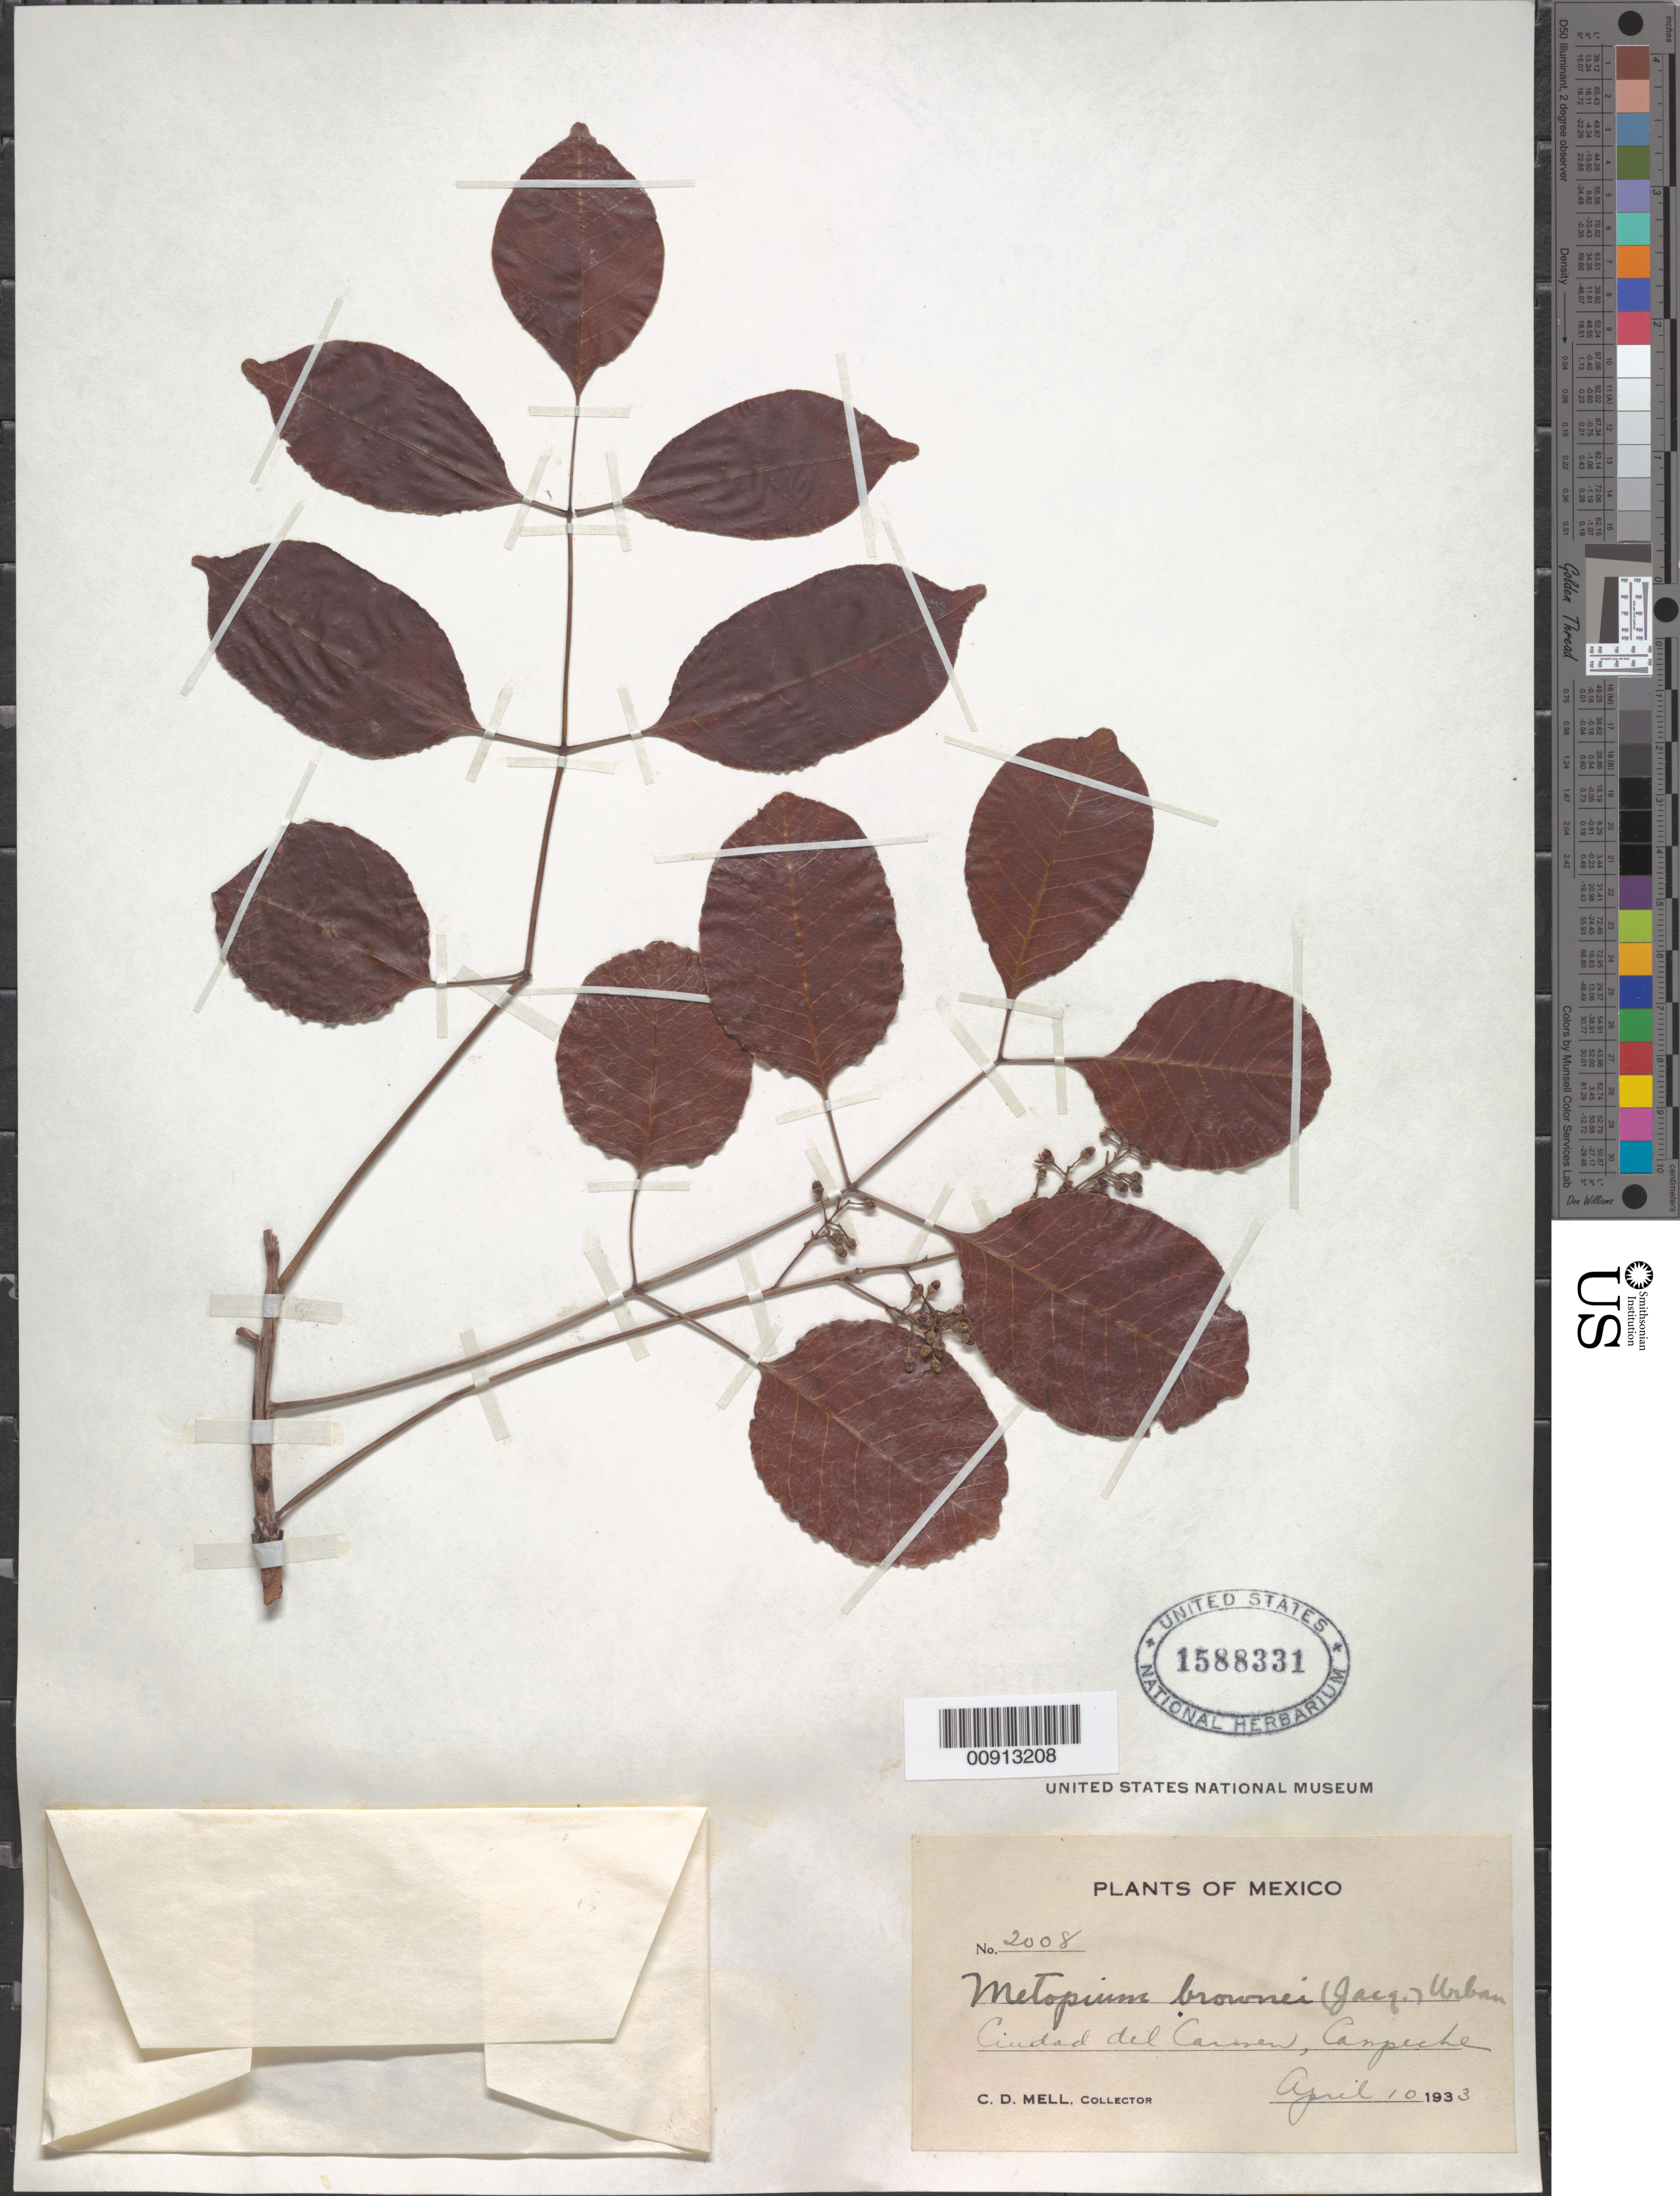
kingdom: Plantae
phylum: Tracheophyta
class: Magnoliopsida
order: Sapindales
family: Anacardiaceae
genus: Metopium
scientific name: Metopium brownei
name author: (Jacq.) Urb.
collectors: C. D. Mell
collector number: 2008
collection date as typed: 10 Apr 1933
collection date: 1933-04-10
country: Mexico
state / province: Campeche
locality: Ciudad del Carmen, Campeche.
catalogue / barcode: US 1588331